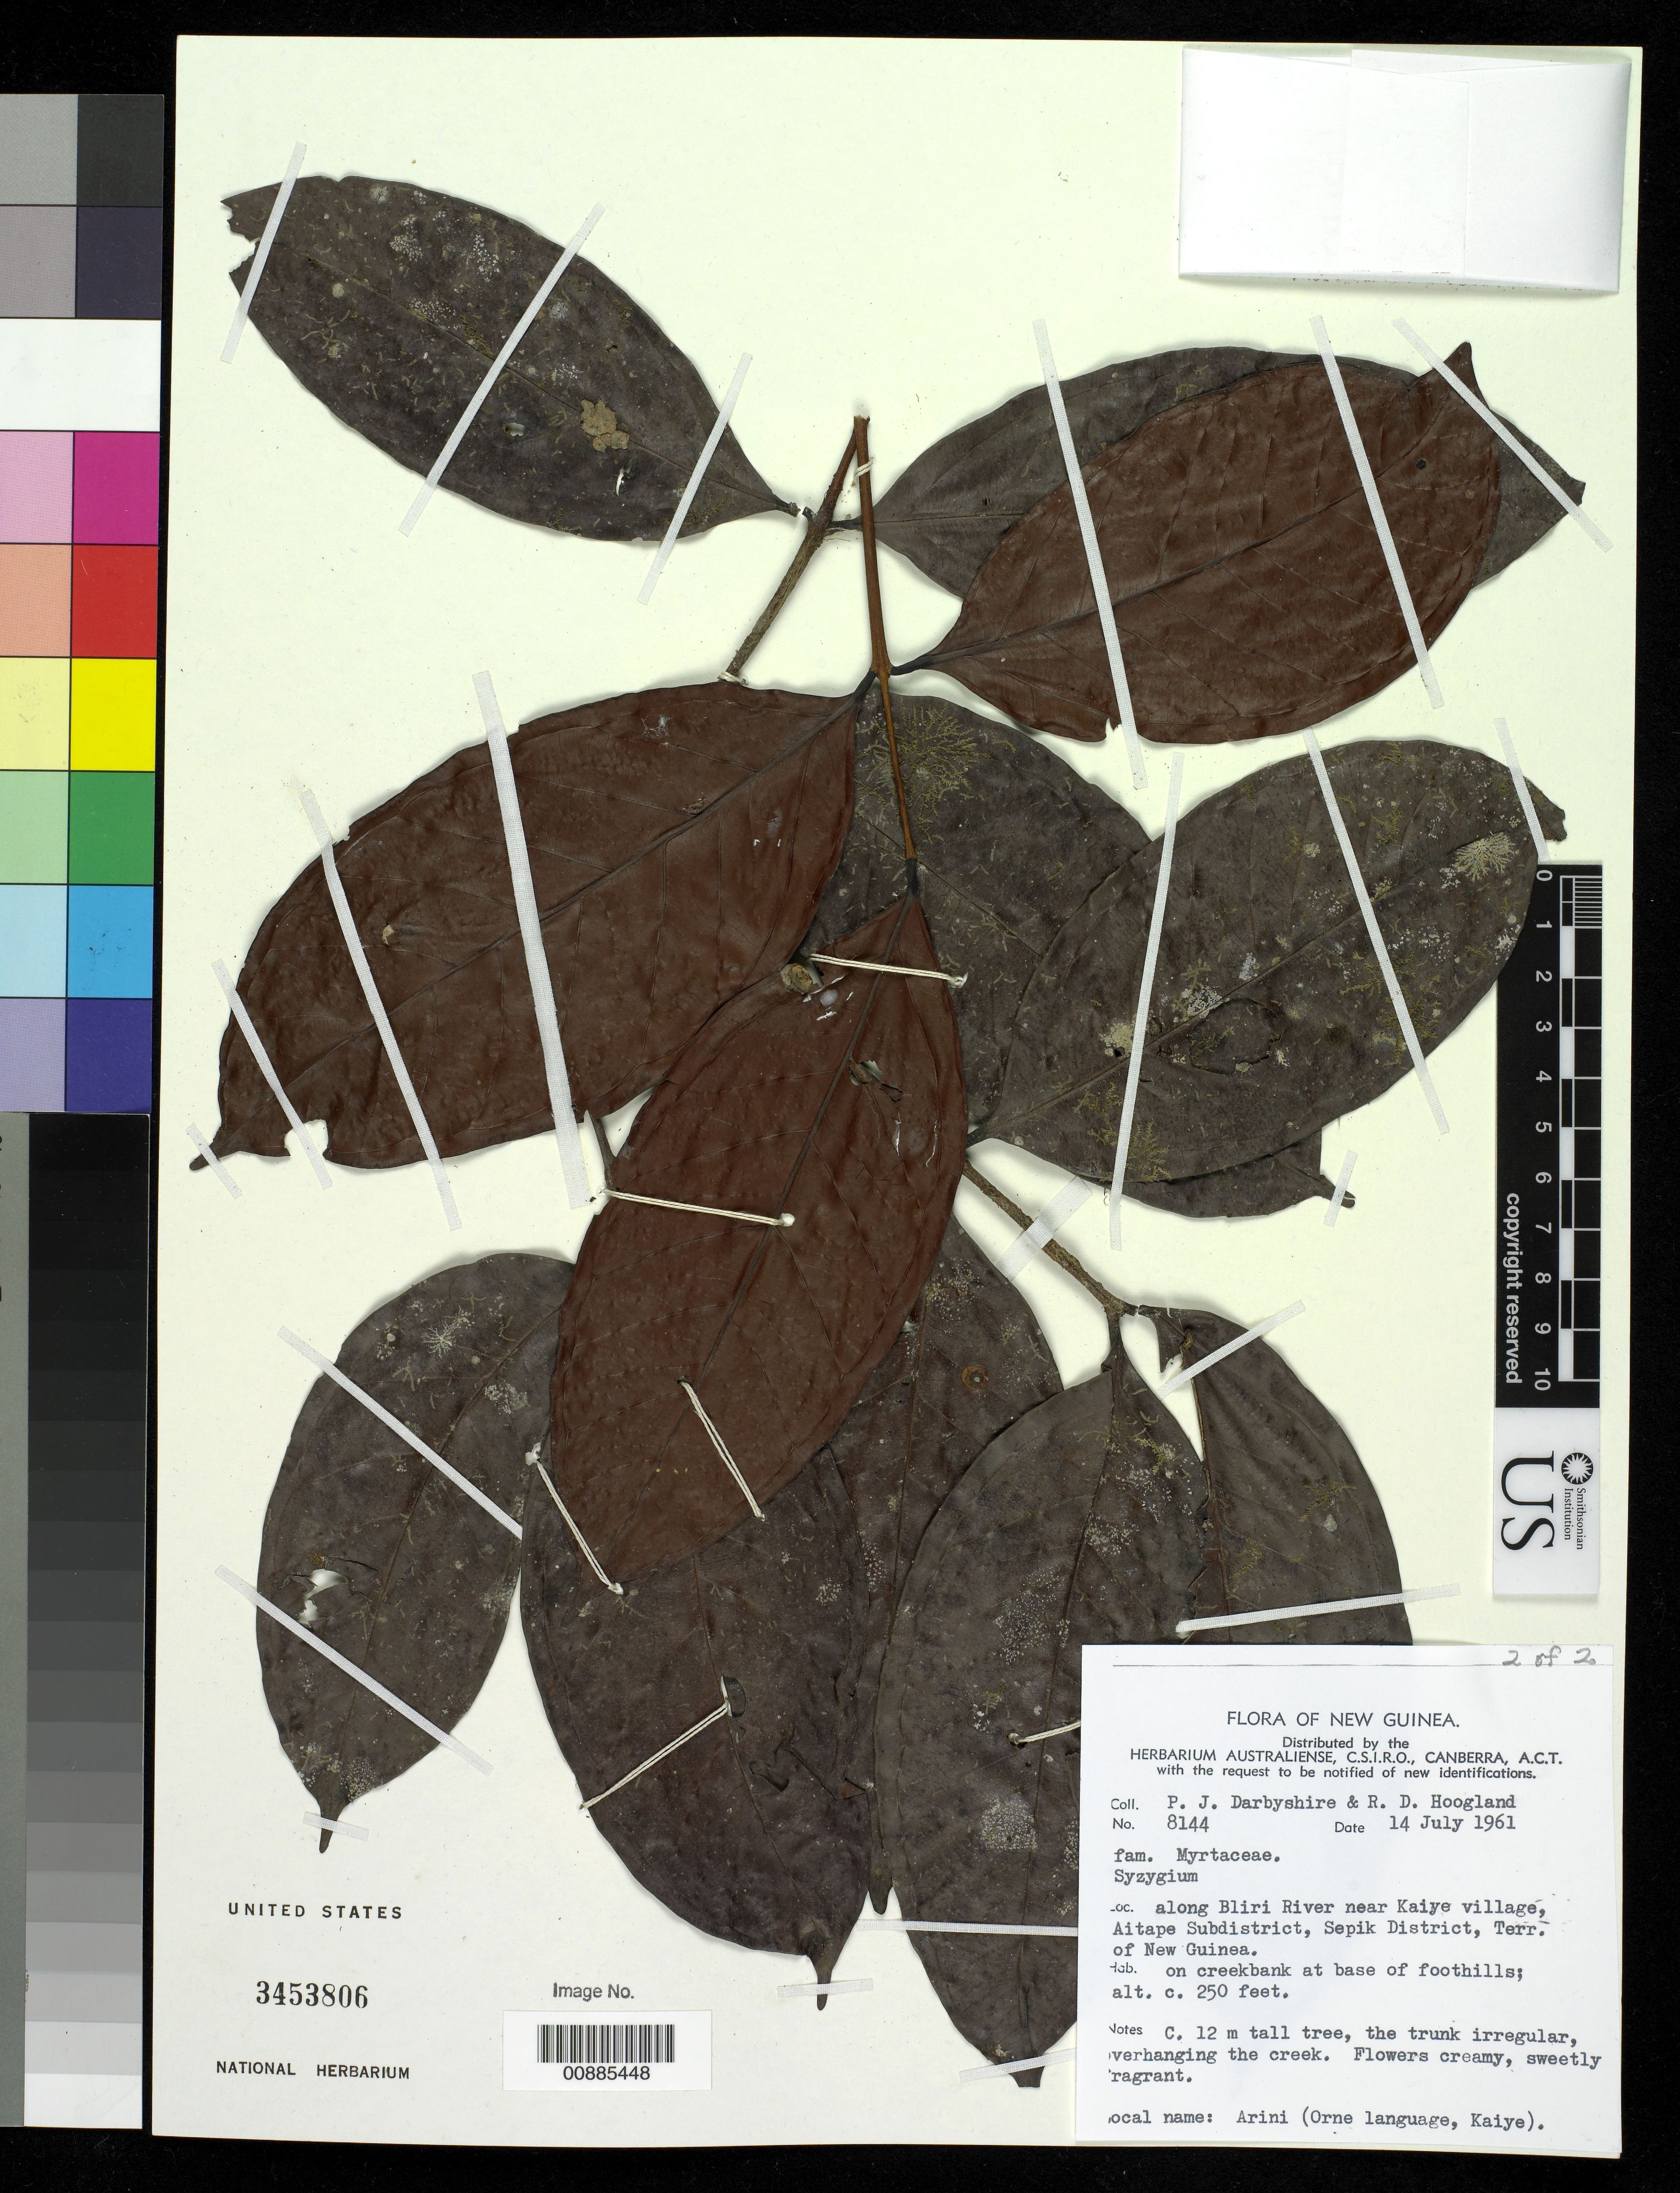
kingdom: Plantae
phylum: Tracheophyta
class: Magnoliopsida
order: Myrtales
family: Myrtaceae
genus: Syzygium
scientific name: Syzygium sp.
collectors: P. Darbyshire & R. D. Hoogland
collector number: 8144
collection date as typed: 14 Jul 1961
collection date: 1961-07-14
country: Papua New Guinea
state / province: Sandaun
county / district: Aitape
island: New Guinea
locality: along Bliri R. near Kaiye village.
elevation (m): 76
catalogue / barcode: US 3453806